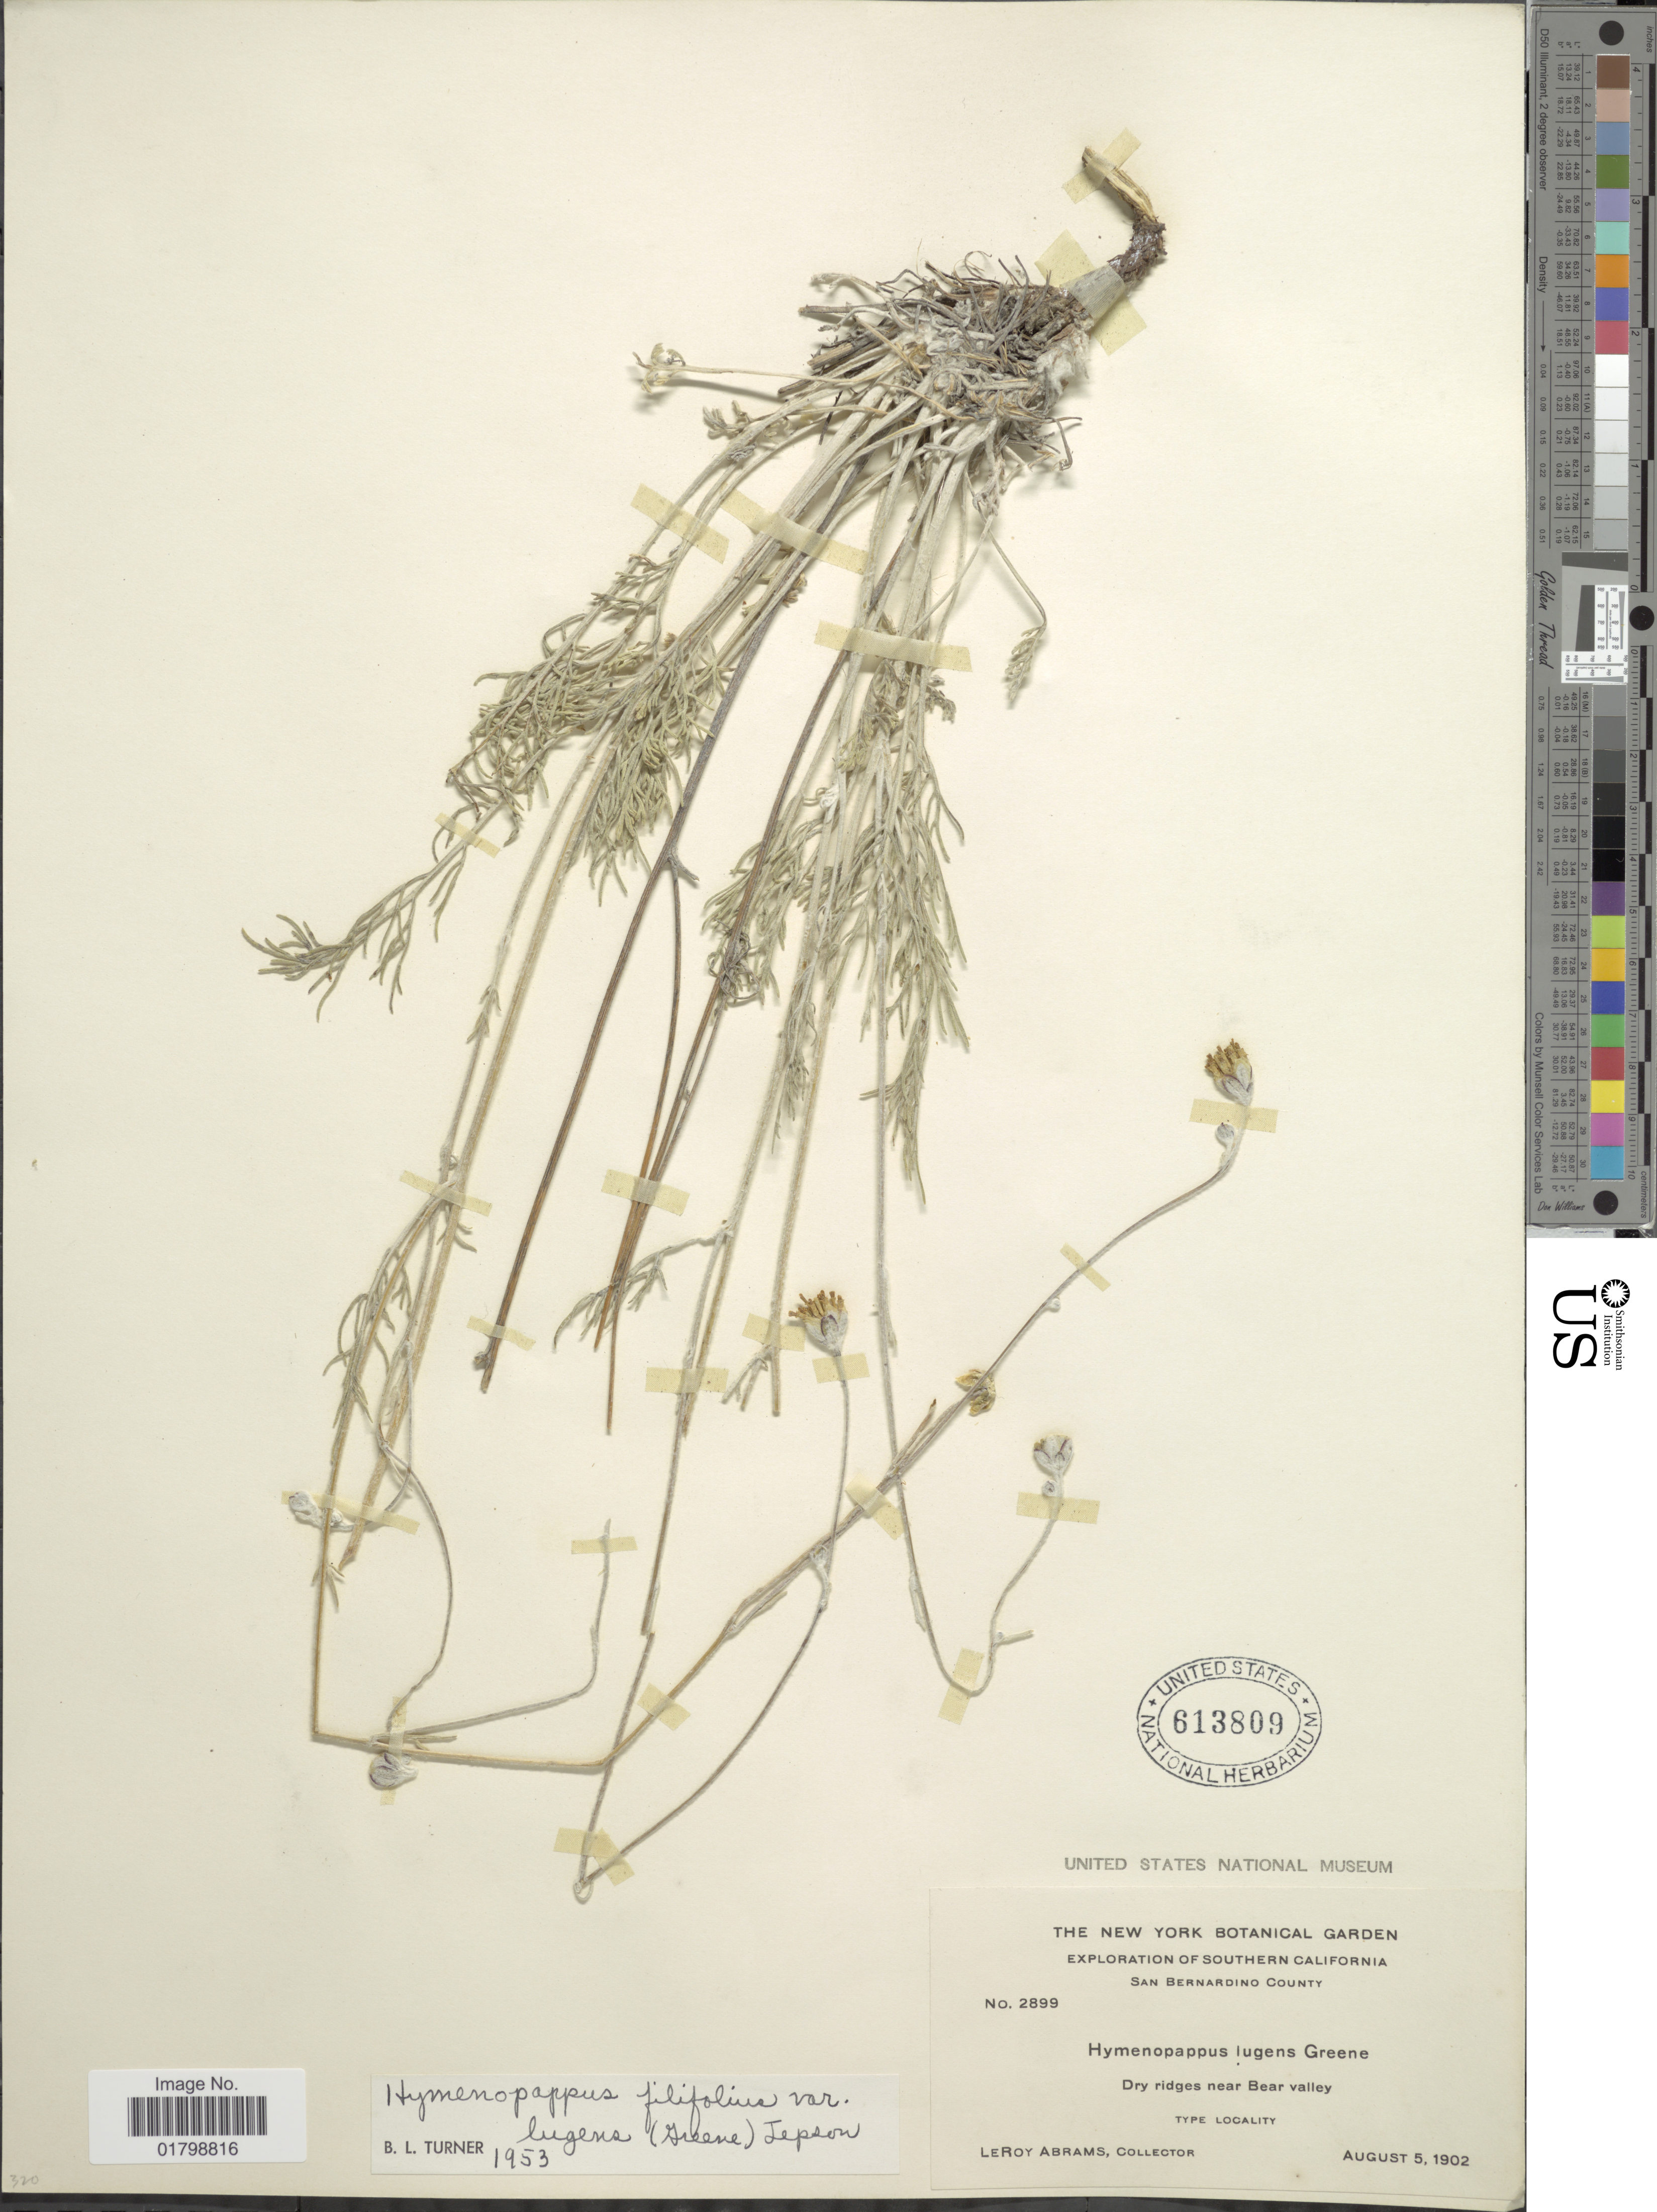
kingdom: Plantae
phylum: Tracheophyta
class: Magnoliopsida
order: Asterales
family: Asteraceae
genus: Hymenopappus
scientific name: Hymenopappus filifolius var. lugens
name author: (Greene) Jeps.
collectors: L. Abrams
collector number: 2899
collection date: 1902-08-05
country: United States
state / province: California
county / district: San Bernardino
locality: Southern Caliornia, San Bernardino County, Dry ridges near Bear Valley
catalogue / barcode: US 613809